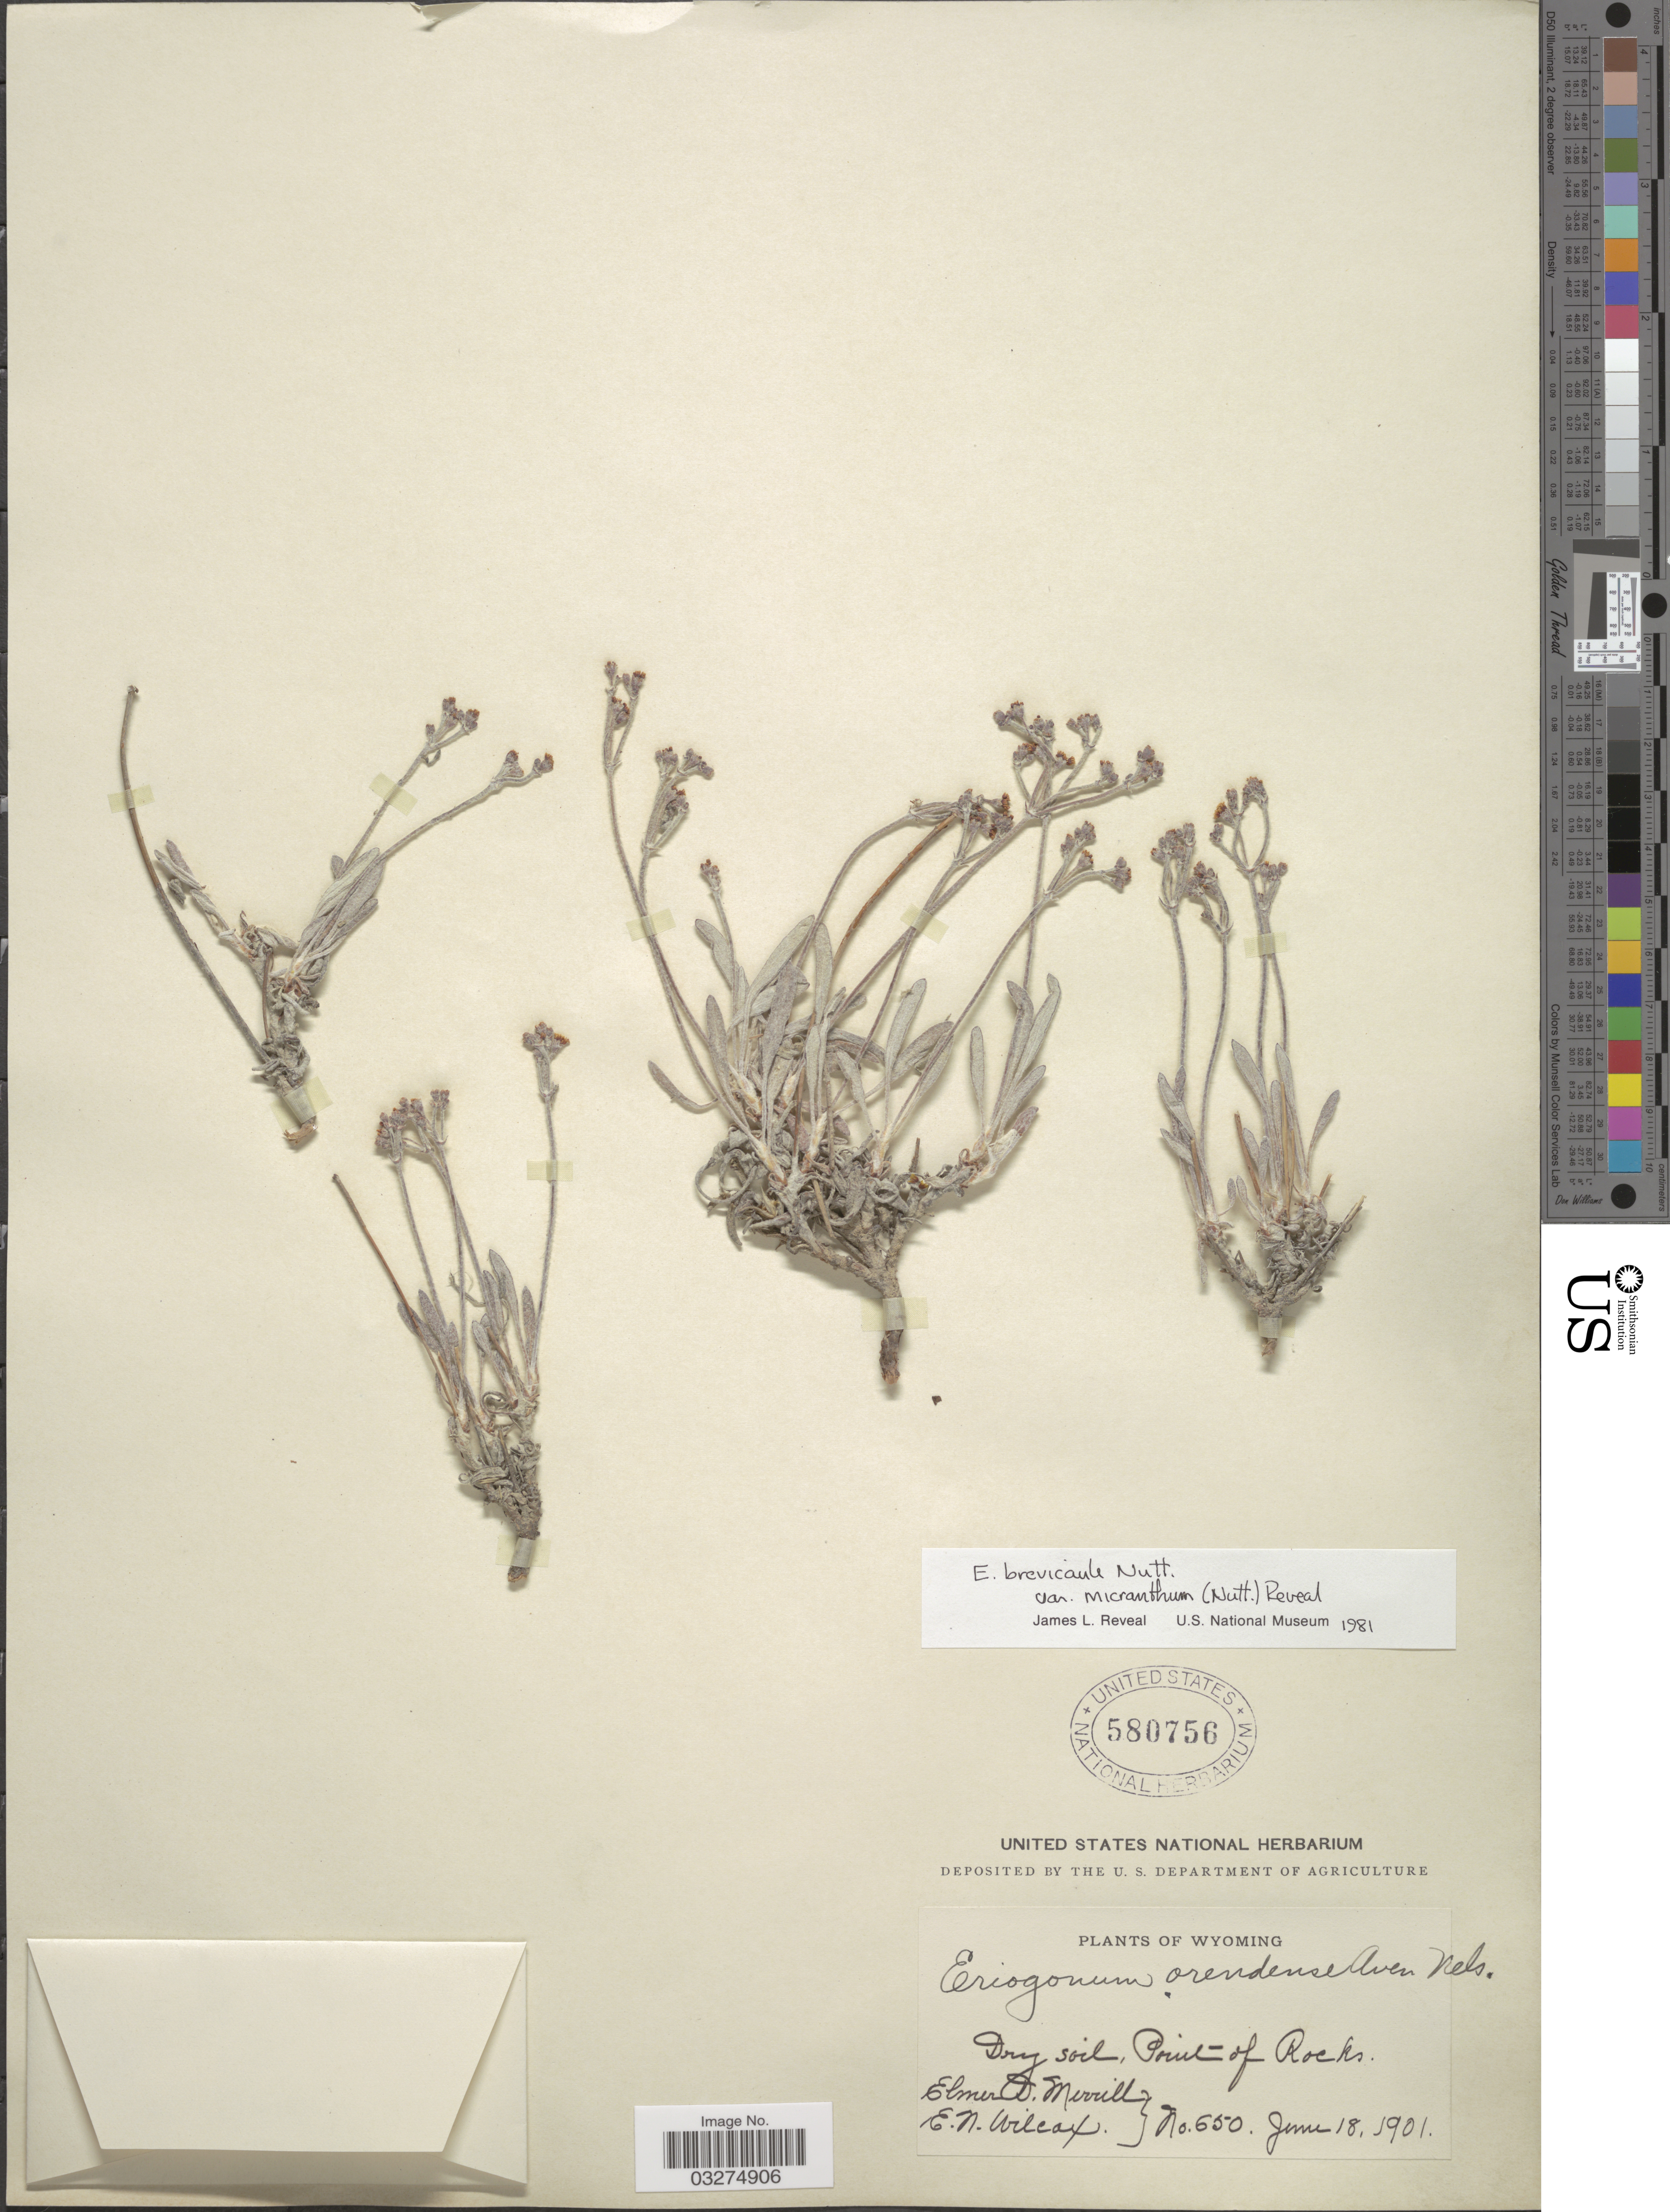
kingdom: Plantae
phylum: Tracheophyta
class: Magnoliopsida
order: Caryophyllales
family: Polygonaceae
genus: Eriogonum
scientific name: Eriogonum brevicaule var. micranthum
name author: (Nutt.) Reveal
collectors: E. D. Merrill & E. Wilcox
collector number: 650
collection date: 1901-06-18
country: United States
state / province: Wyoming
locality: Point of Rocks.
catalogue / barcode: US 580756